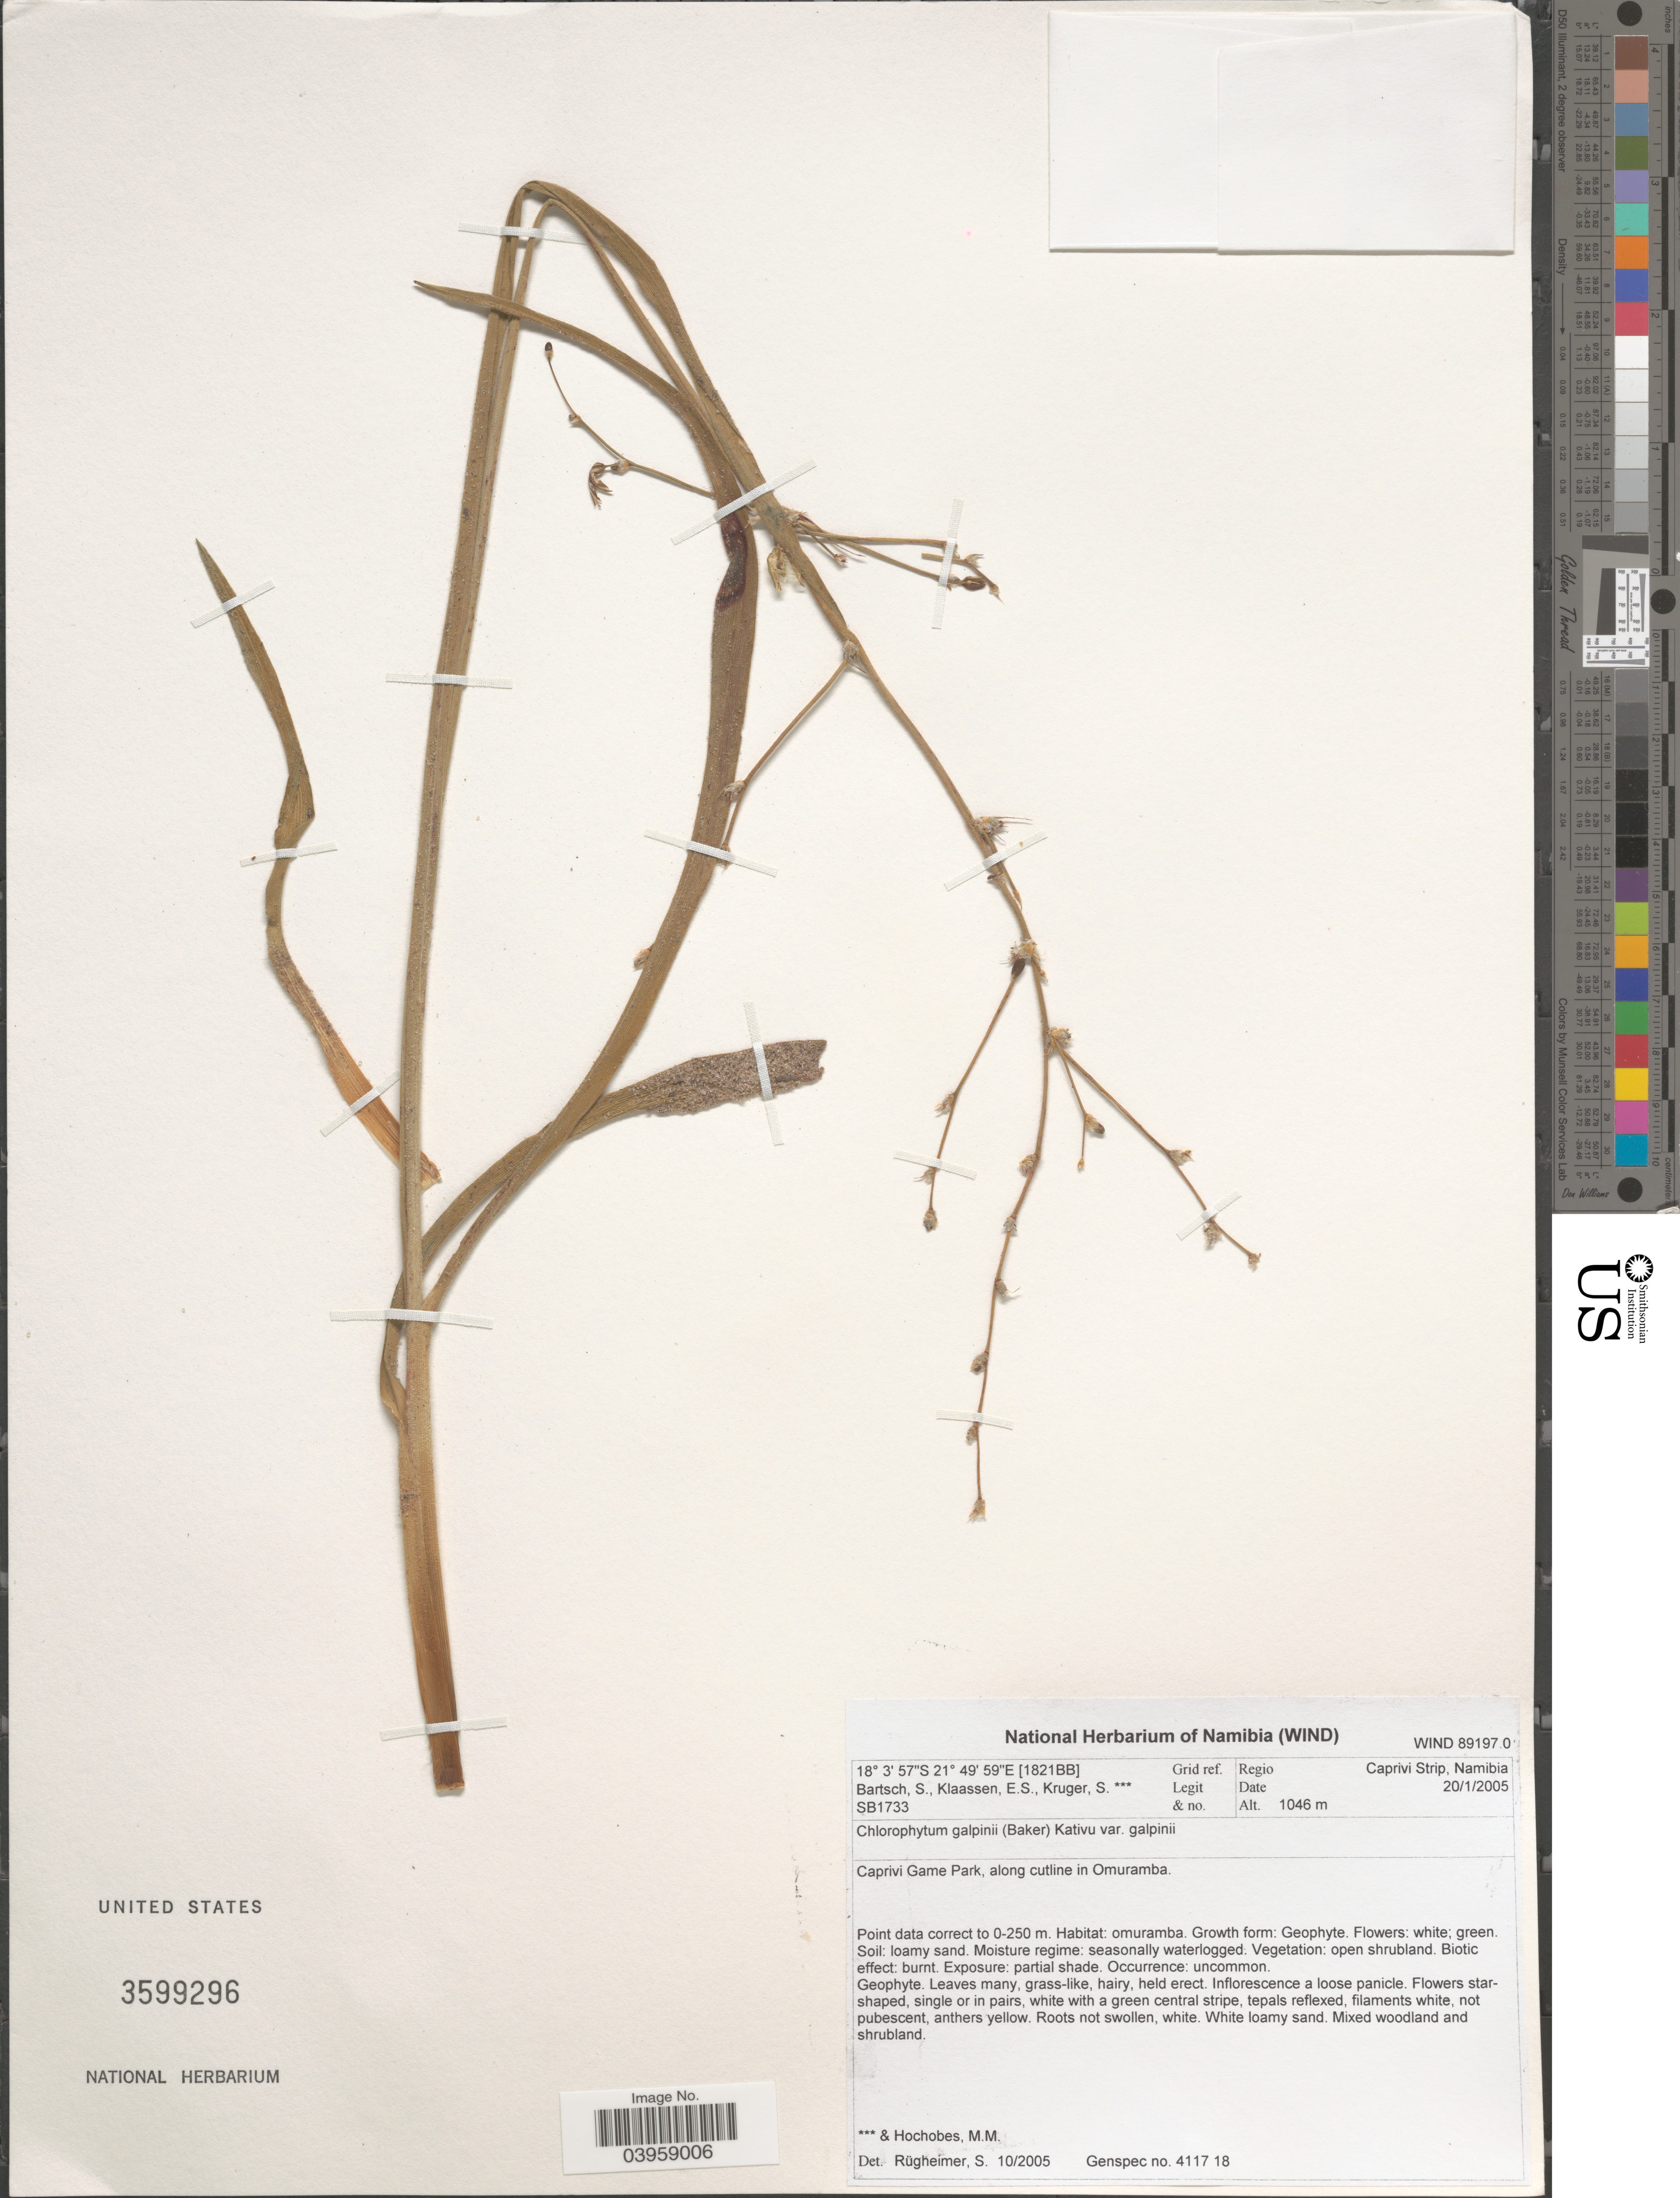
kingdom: Plantae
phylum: Tracheophyta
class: Liliopsida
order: Asparagales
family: Asparagaceae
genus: Chlorophytum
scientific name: Chlorophytum galpinii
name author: (Baker) Kativu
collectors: S. Bartsch, E. S. Klaassen, S. Kruger & M. Hochobes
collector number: SB1733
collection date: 2005-01-20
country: Namibia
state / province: Caprivi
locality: [1821BB] Grid ref. Regio Caprivi Strip, Namibia. Caprivi Game Park, along cutline in Omuramba.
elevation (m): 1046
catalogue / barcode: US 3599296